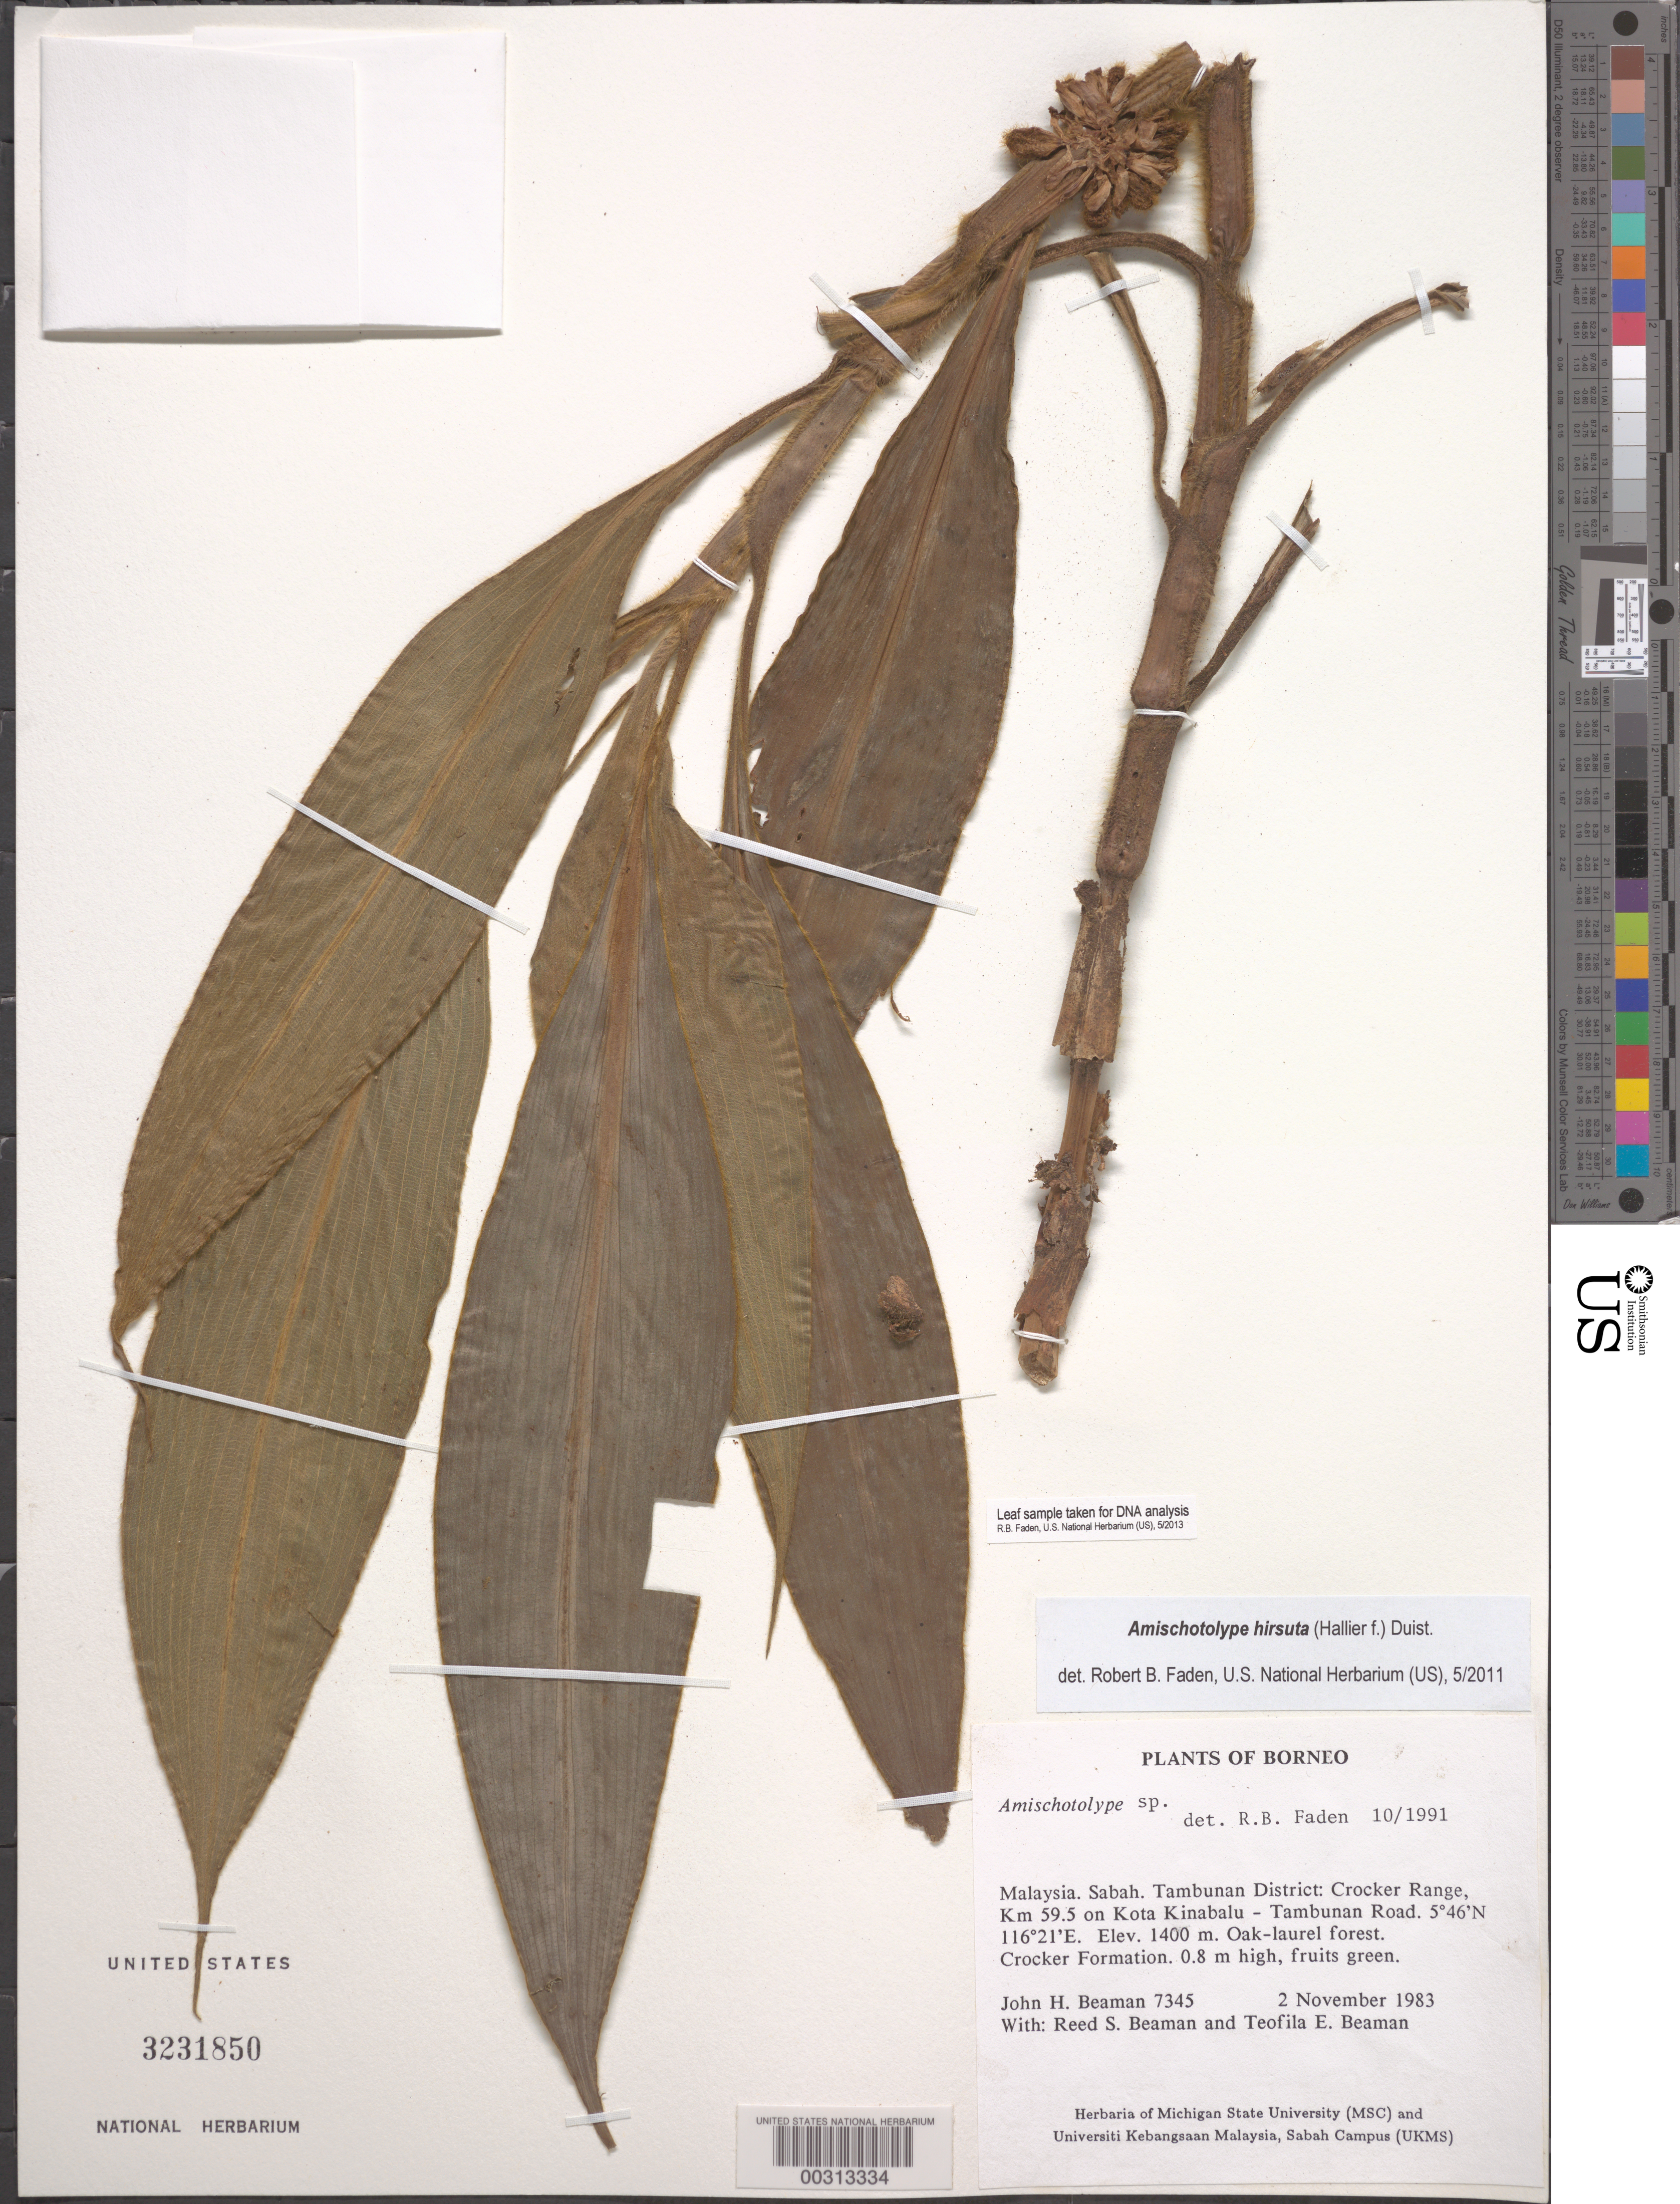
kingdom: Plantae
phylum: Tracheophyta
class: Liliopsida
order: Commelinales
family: Commelinaceae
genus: Amischotolype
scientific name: Amischotolype hirsuta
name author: (Hallier f.) Duist.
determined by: Faden, Robert B., (US), Smithsonian Institution - National Museum of Natural History (UNITED STATES)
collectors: J. H. Beaman, R. S. Beaman & T. E. Beaman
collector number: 7345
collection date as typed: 02 Nov 1983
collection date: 1983-11-02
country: Malaysia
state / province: Sabah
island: Borneo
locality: Tambunan district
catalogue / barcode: US 3231850